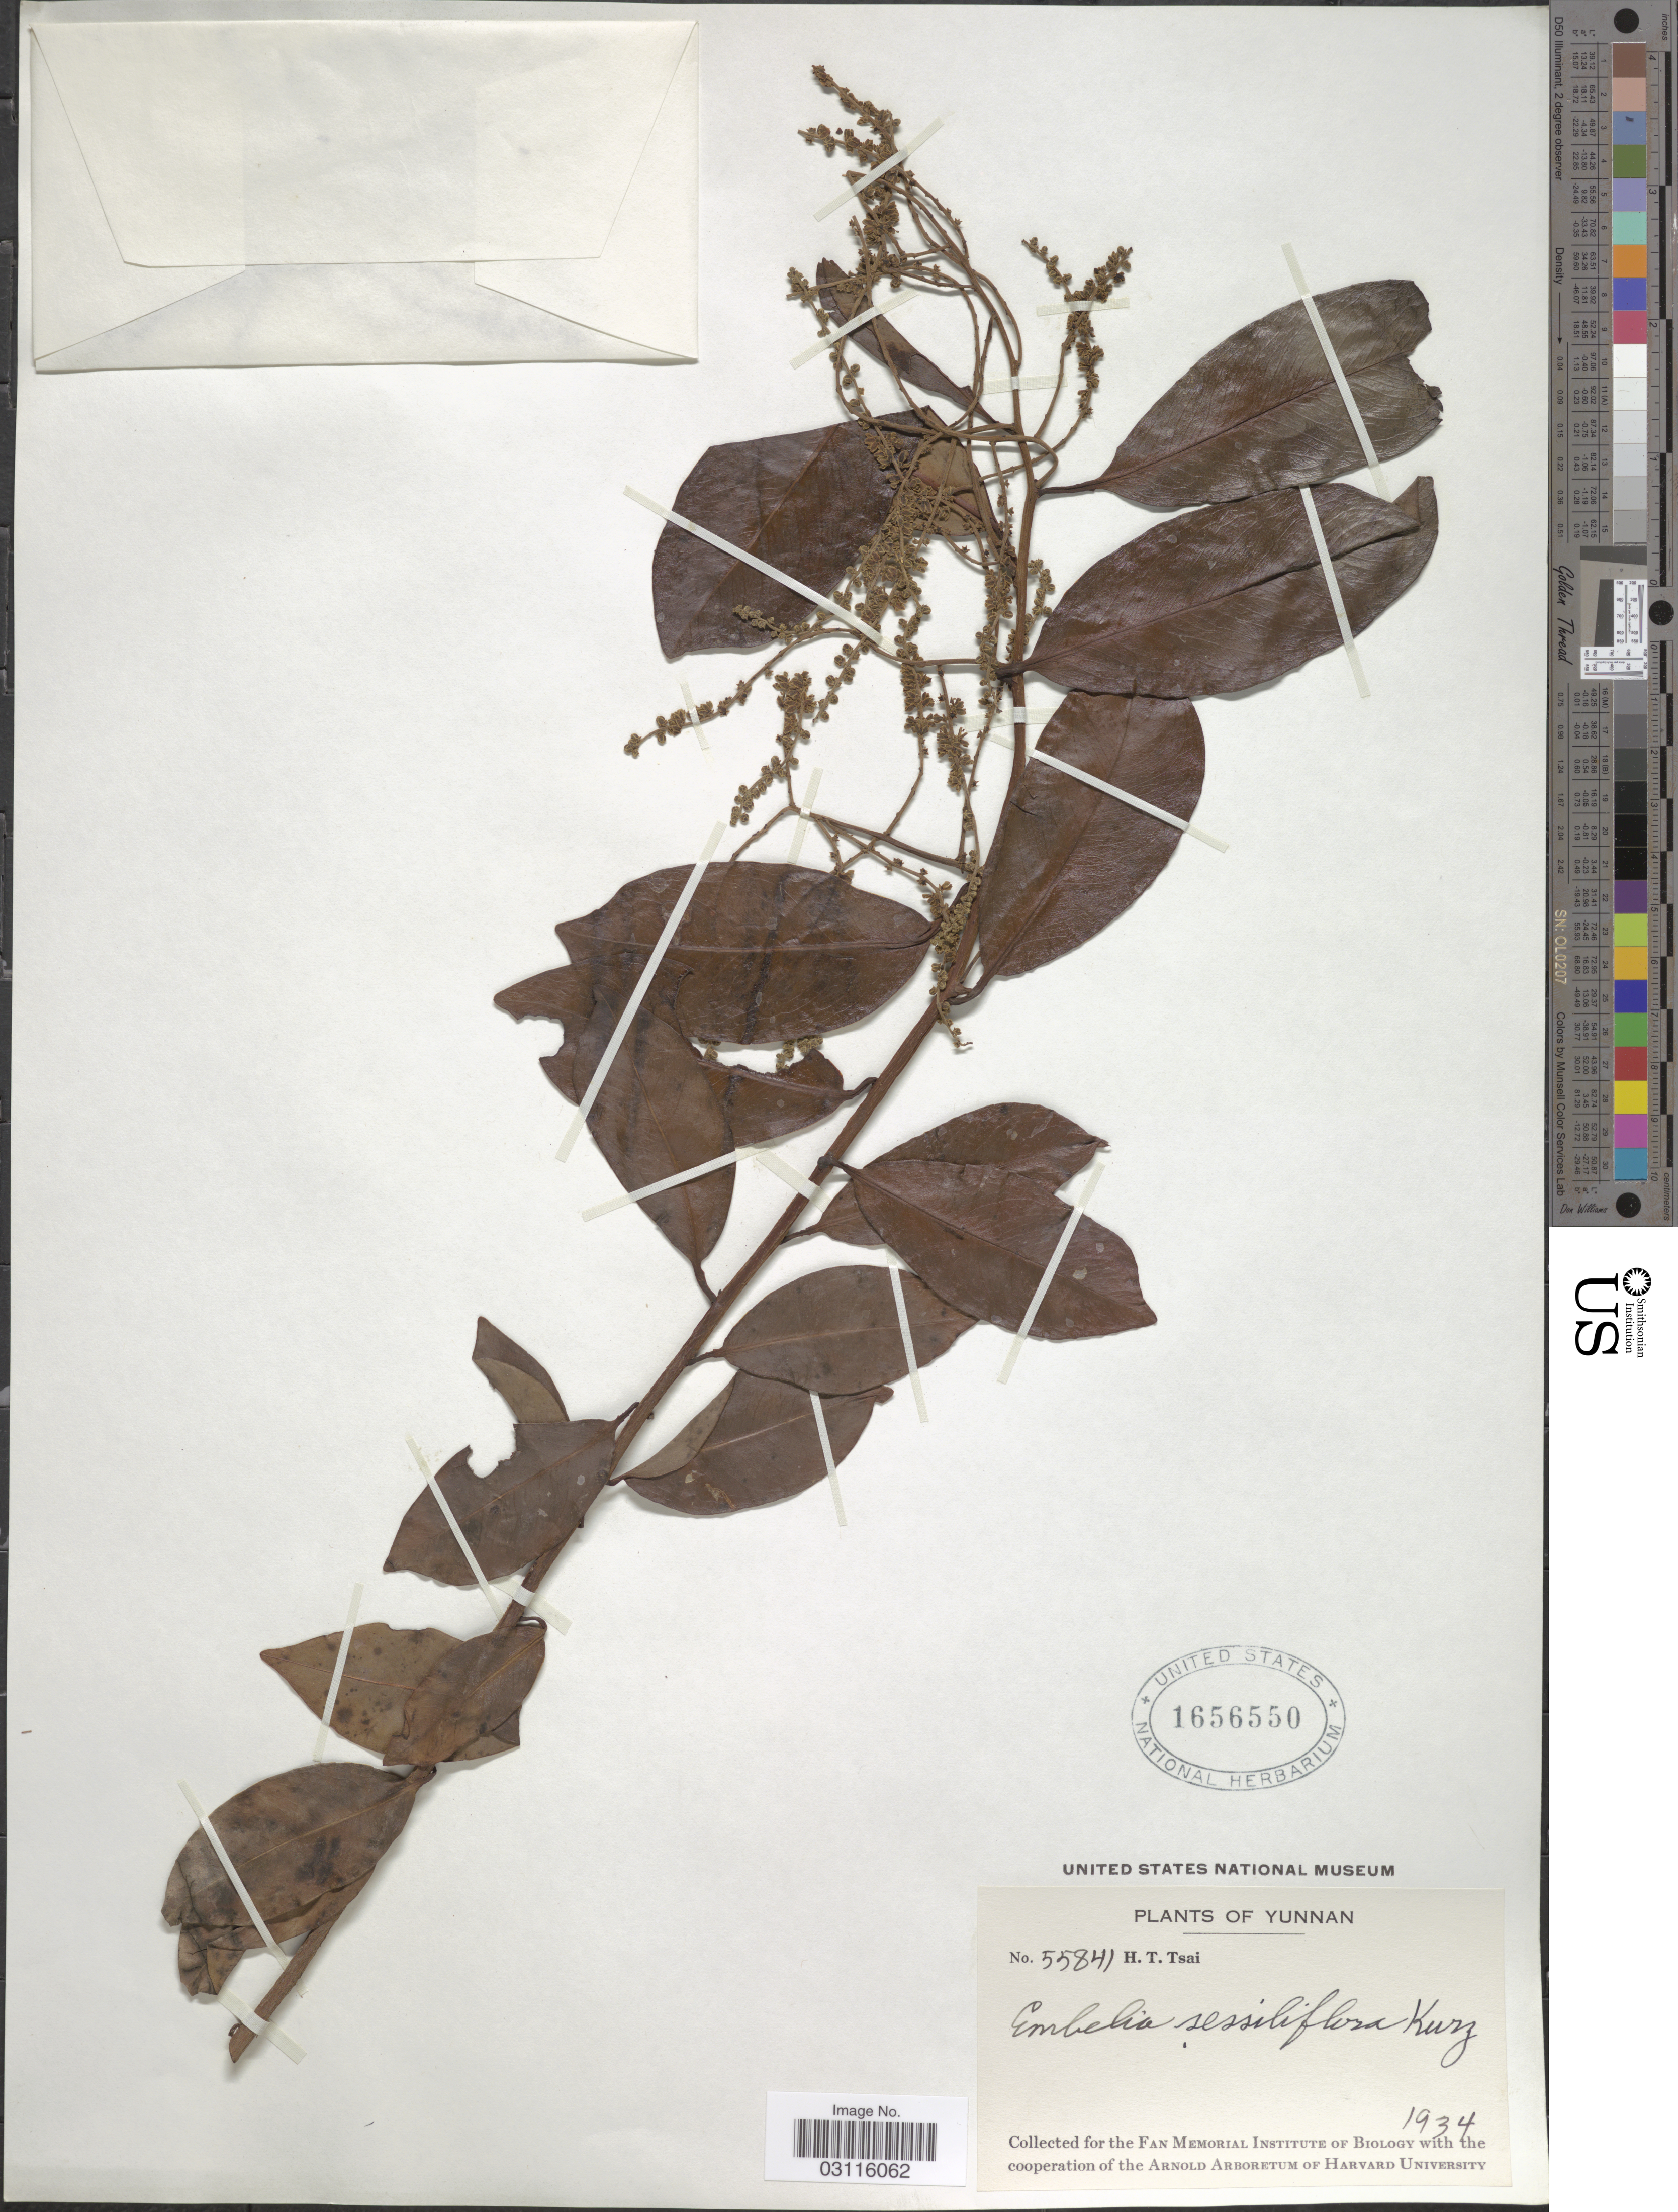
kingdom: Plantae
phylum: Tracheophyta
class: Magnoliopsida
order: Ericales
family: Primulaceae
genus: Embelia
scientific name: Embelia sessiliflora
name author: Kurz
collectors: H. Tsai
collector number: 55841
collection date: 1934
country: China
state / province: Yunnan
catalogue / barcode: US 1656550